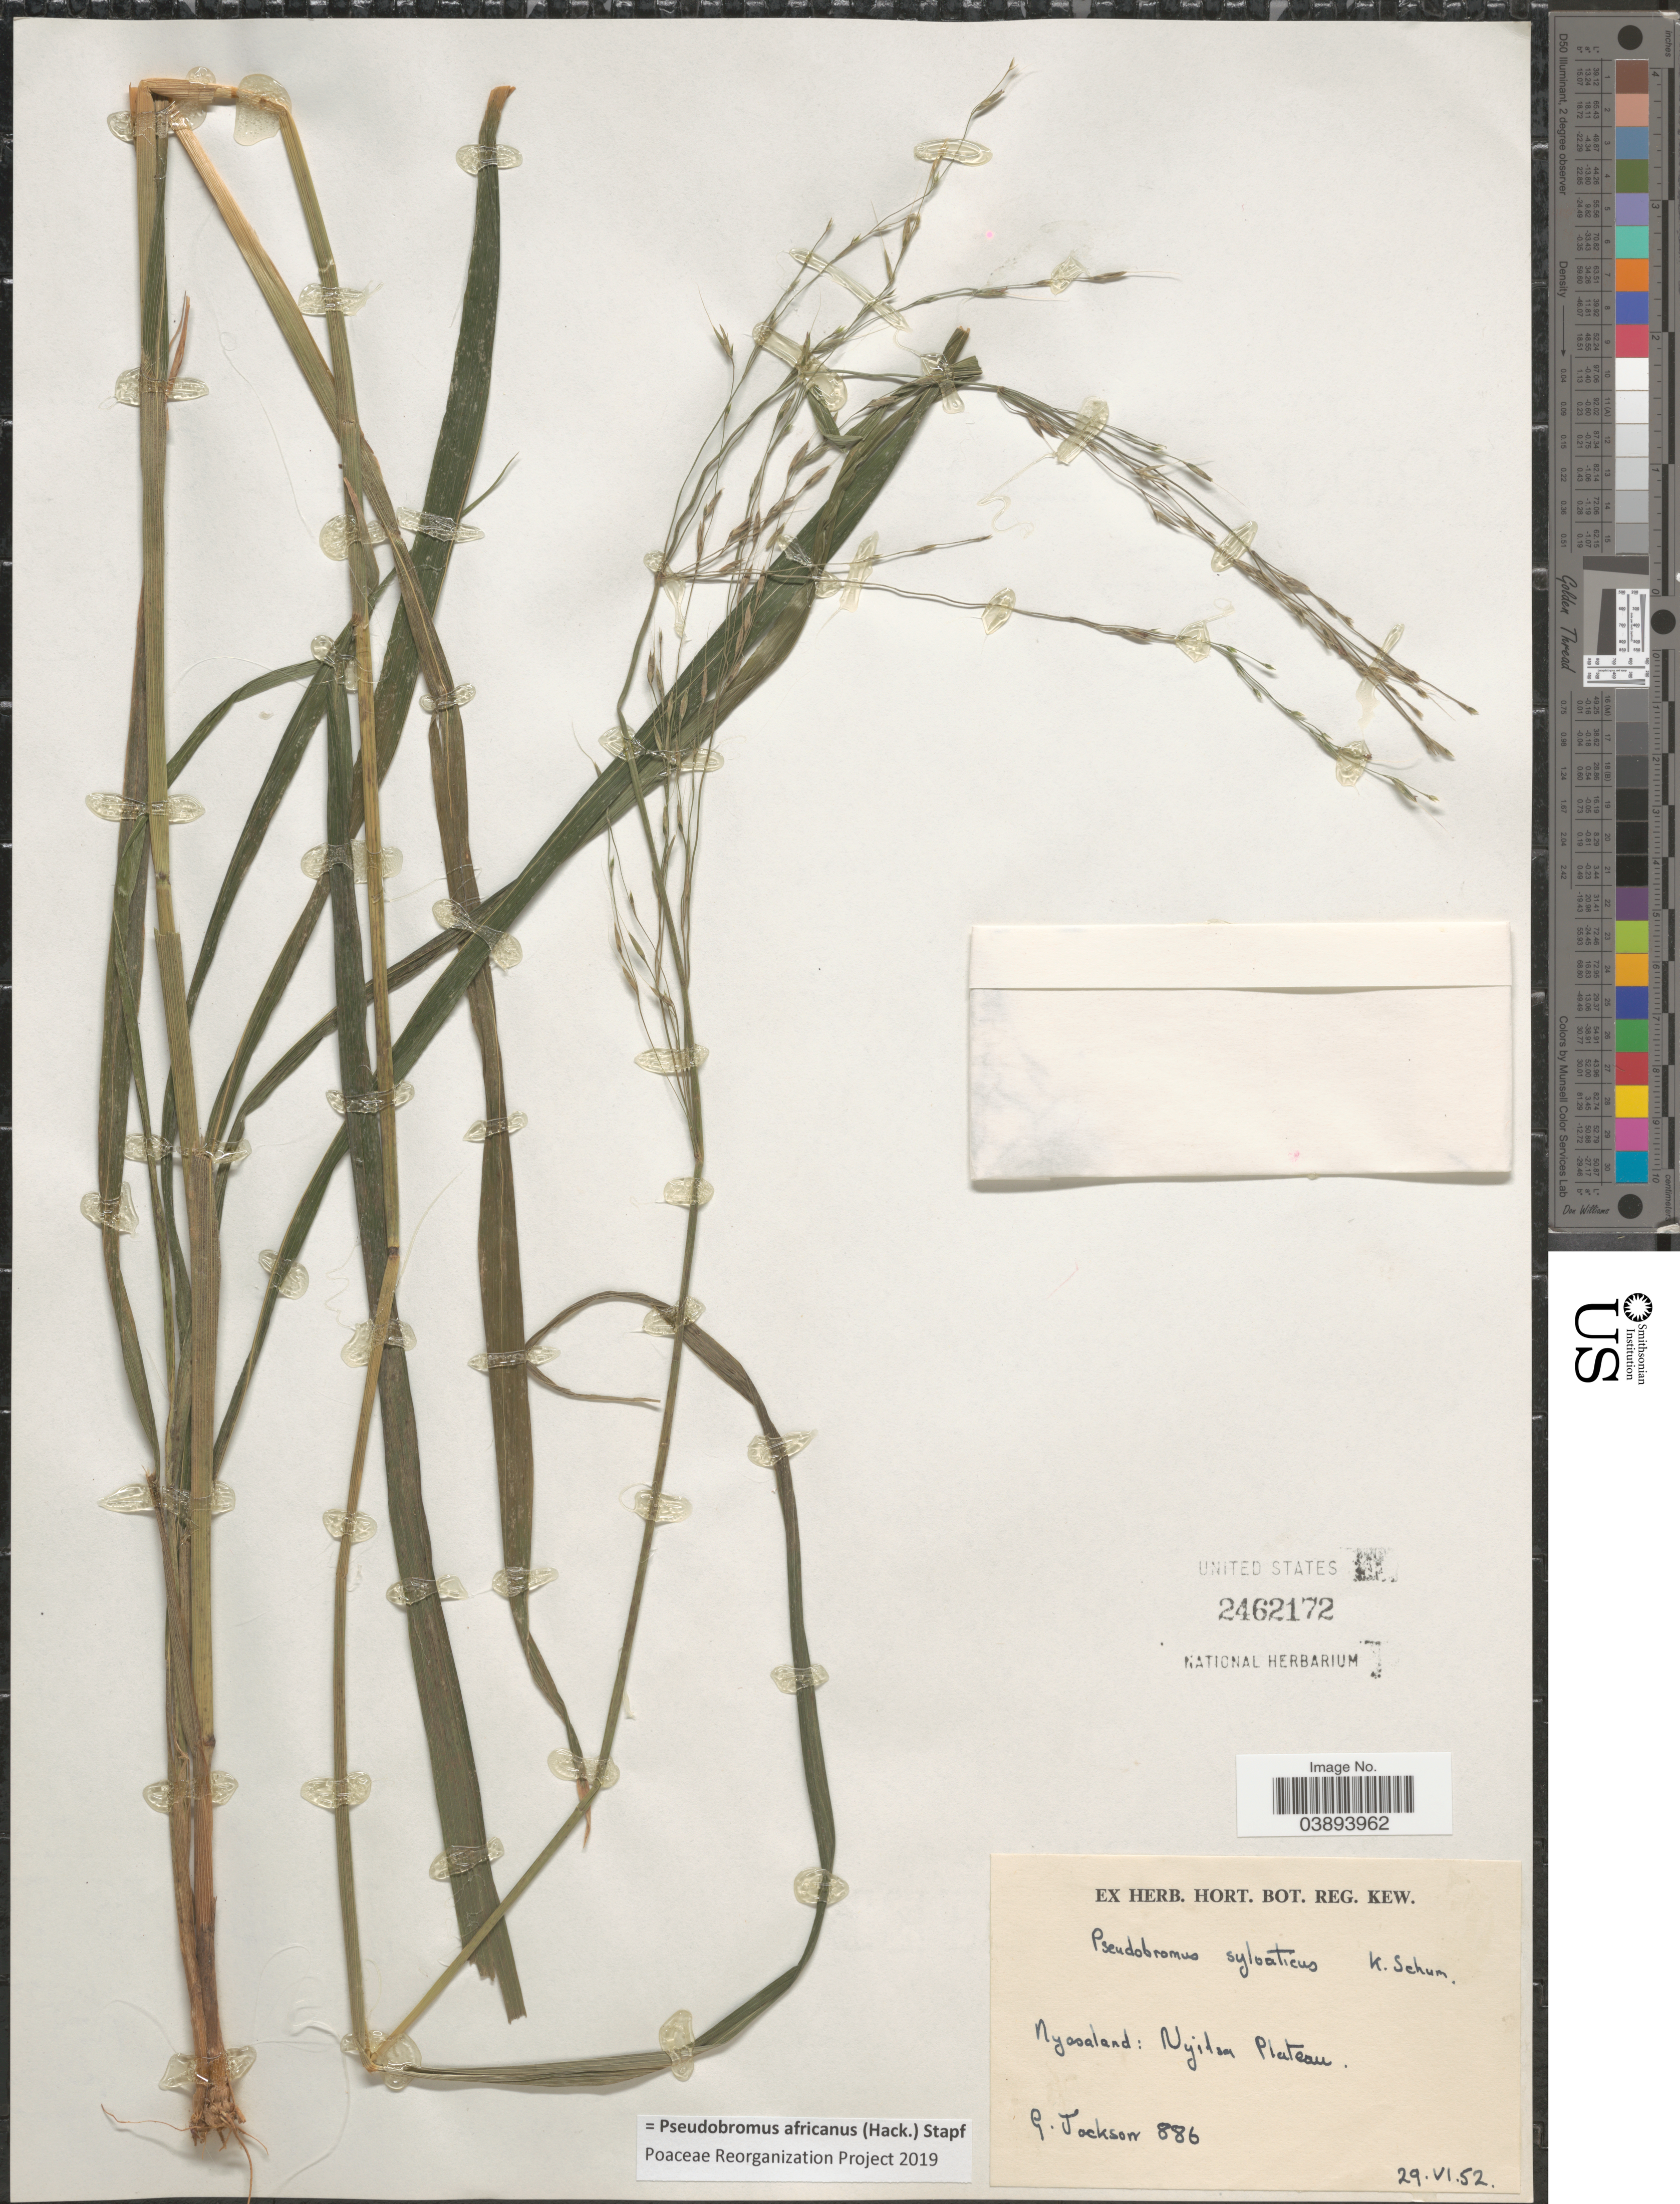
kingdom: Plantae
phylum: Tracheophyta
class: Liliopsida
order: Poales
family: Poaceae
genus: Pseudobromus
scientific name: Pseudobromus africanus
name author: (Hack.) Stapf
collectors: G. Jackson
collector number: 886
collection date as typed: Transcribed d/m/y: 29/6/52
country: Malawi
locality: Nyasaland: Nyika Plateau.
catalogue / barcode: US 2462172